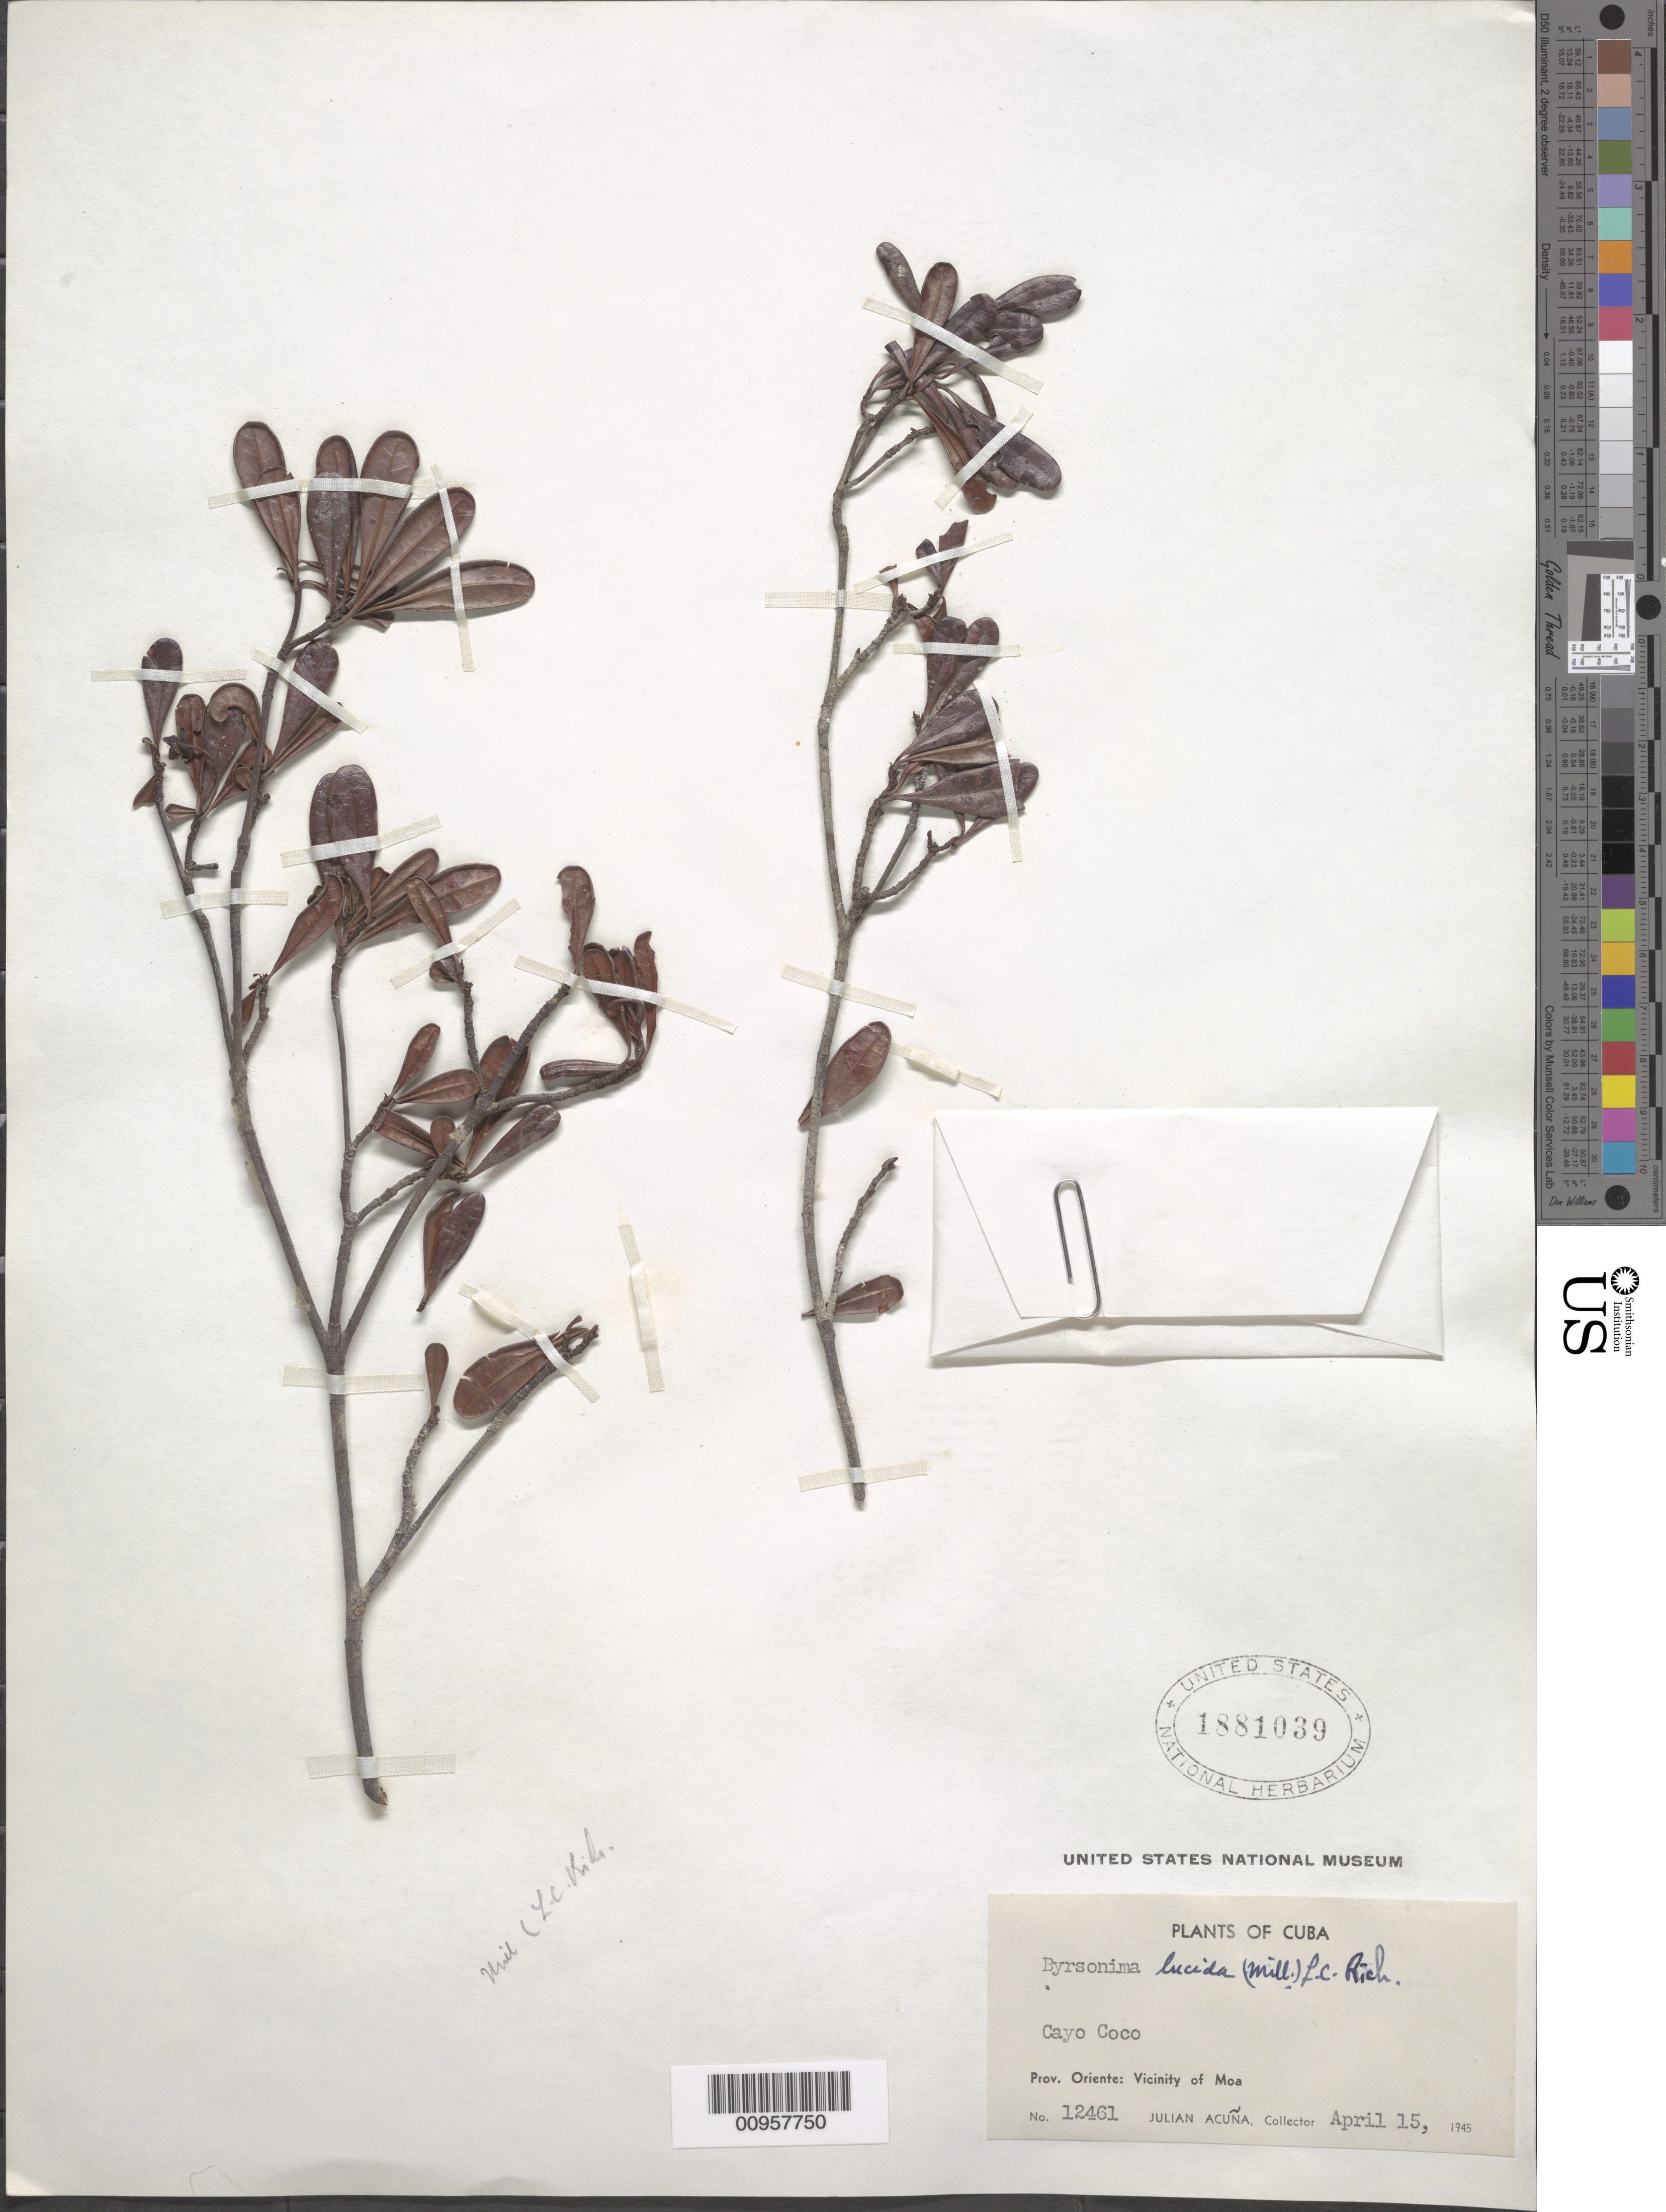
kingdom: Plantae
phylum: Tracheophyta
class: Magnoliopsida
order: Malpighiales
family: Malpighiaceae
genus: Byrsonima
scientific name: Byrsonima lucida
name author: (Mill.) DC.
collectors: J. Acuña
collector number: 12461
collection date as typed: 15 Apr 1945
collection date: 1945-04-15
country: Cuba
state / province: Holguín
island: Cuba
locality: Vicinity of Moa [Oriente], Cayo Coco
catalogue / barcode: US 1881039